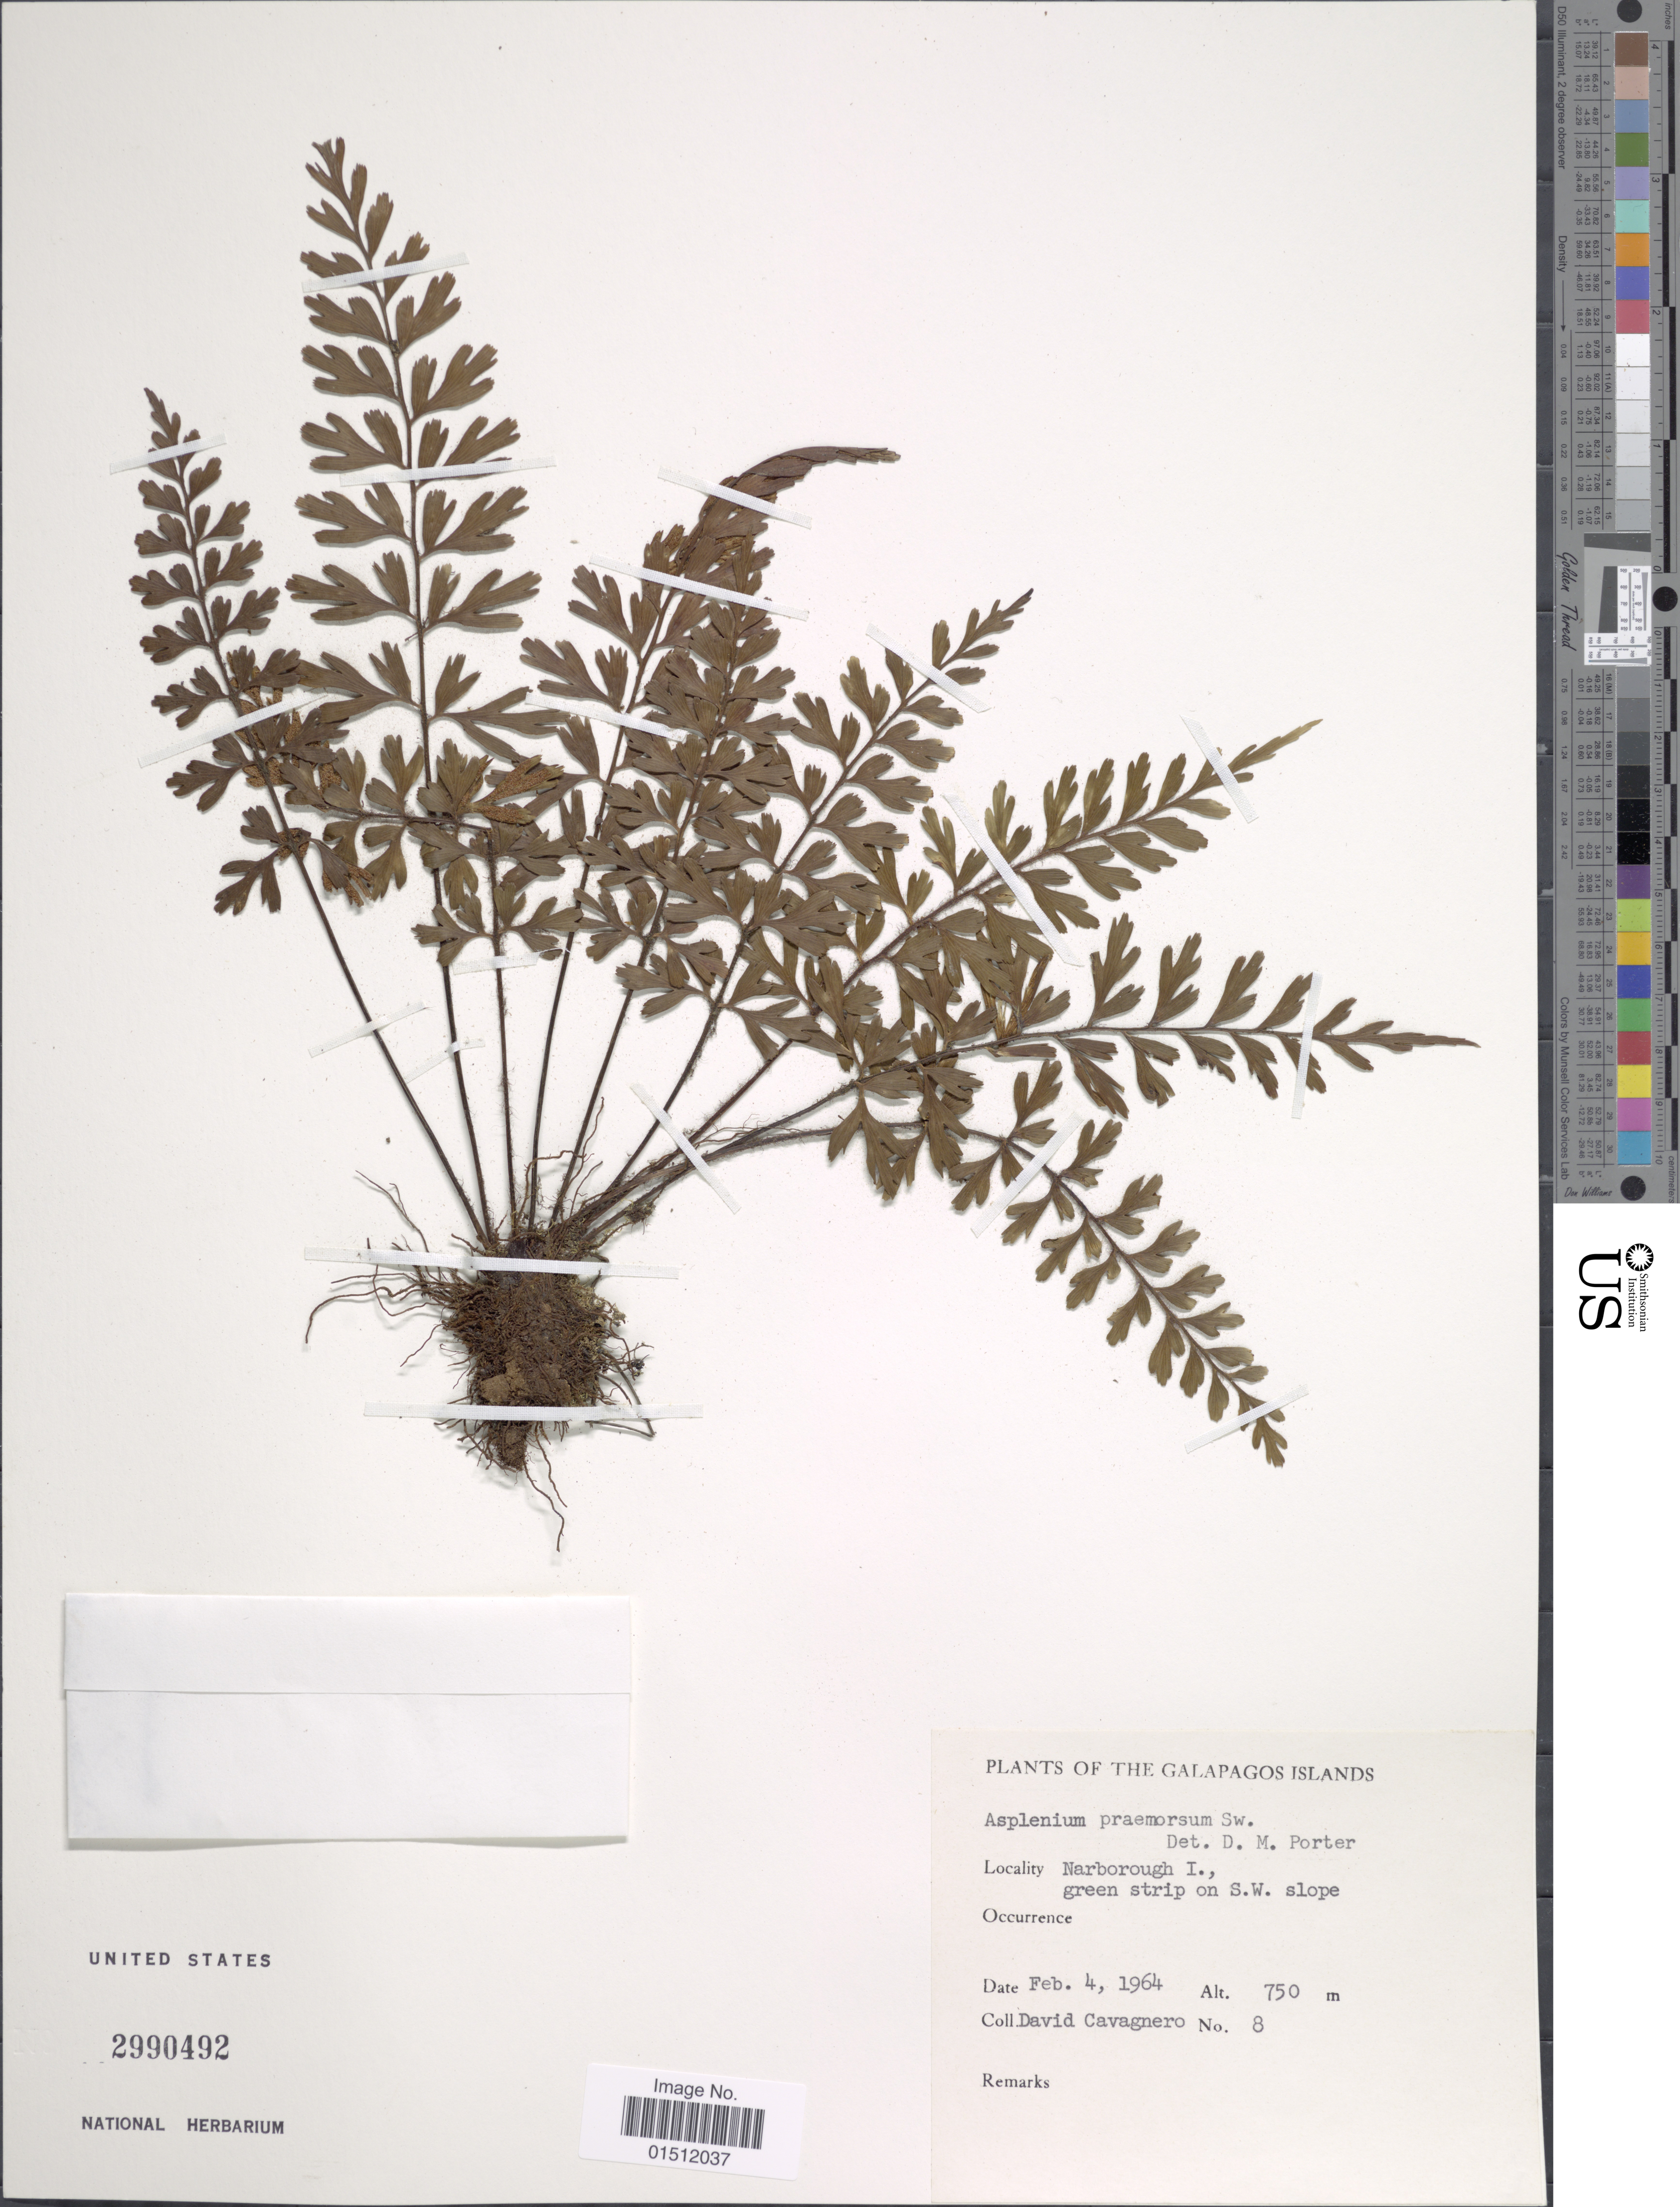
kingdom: Plantae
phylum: Tracheophyta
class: Polypodiopsida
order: Polypodiales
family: Aspleniaceae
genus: Asplenium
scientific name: Asplenium praemorsum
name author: Sw.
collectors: D. Cavagnaro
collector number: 8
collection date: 1964-02-04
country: Ecuador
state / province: Colón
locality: Galapagos Island.Narborough I., green strip in S.W. slope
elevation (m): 750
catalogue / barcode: US 2990492